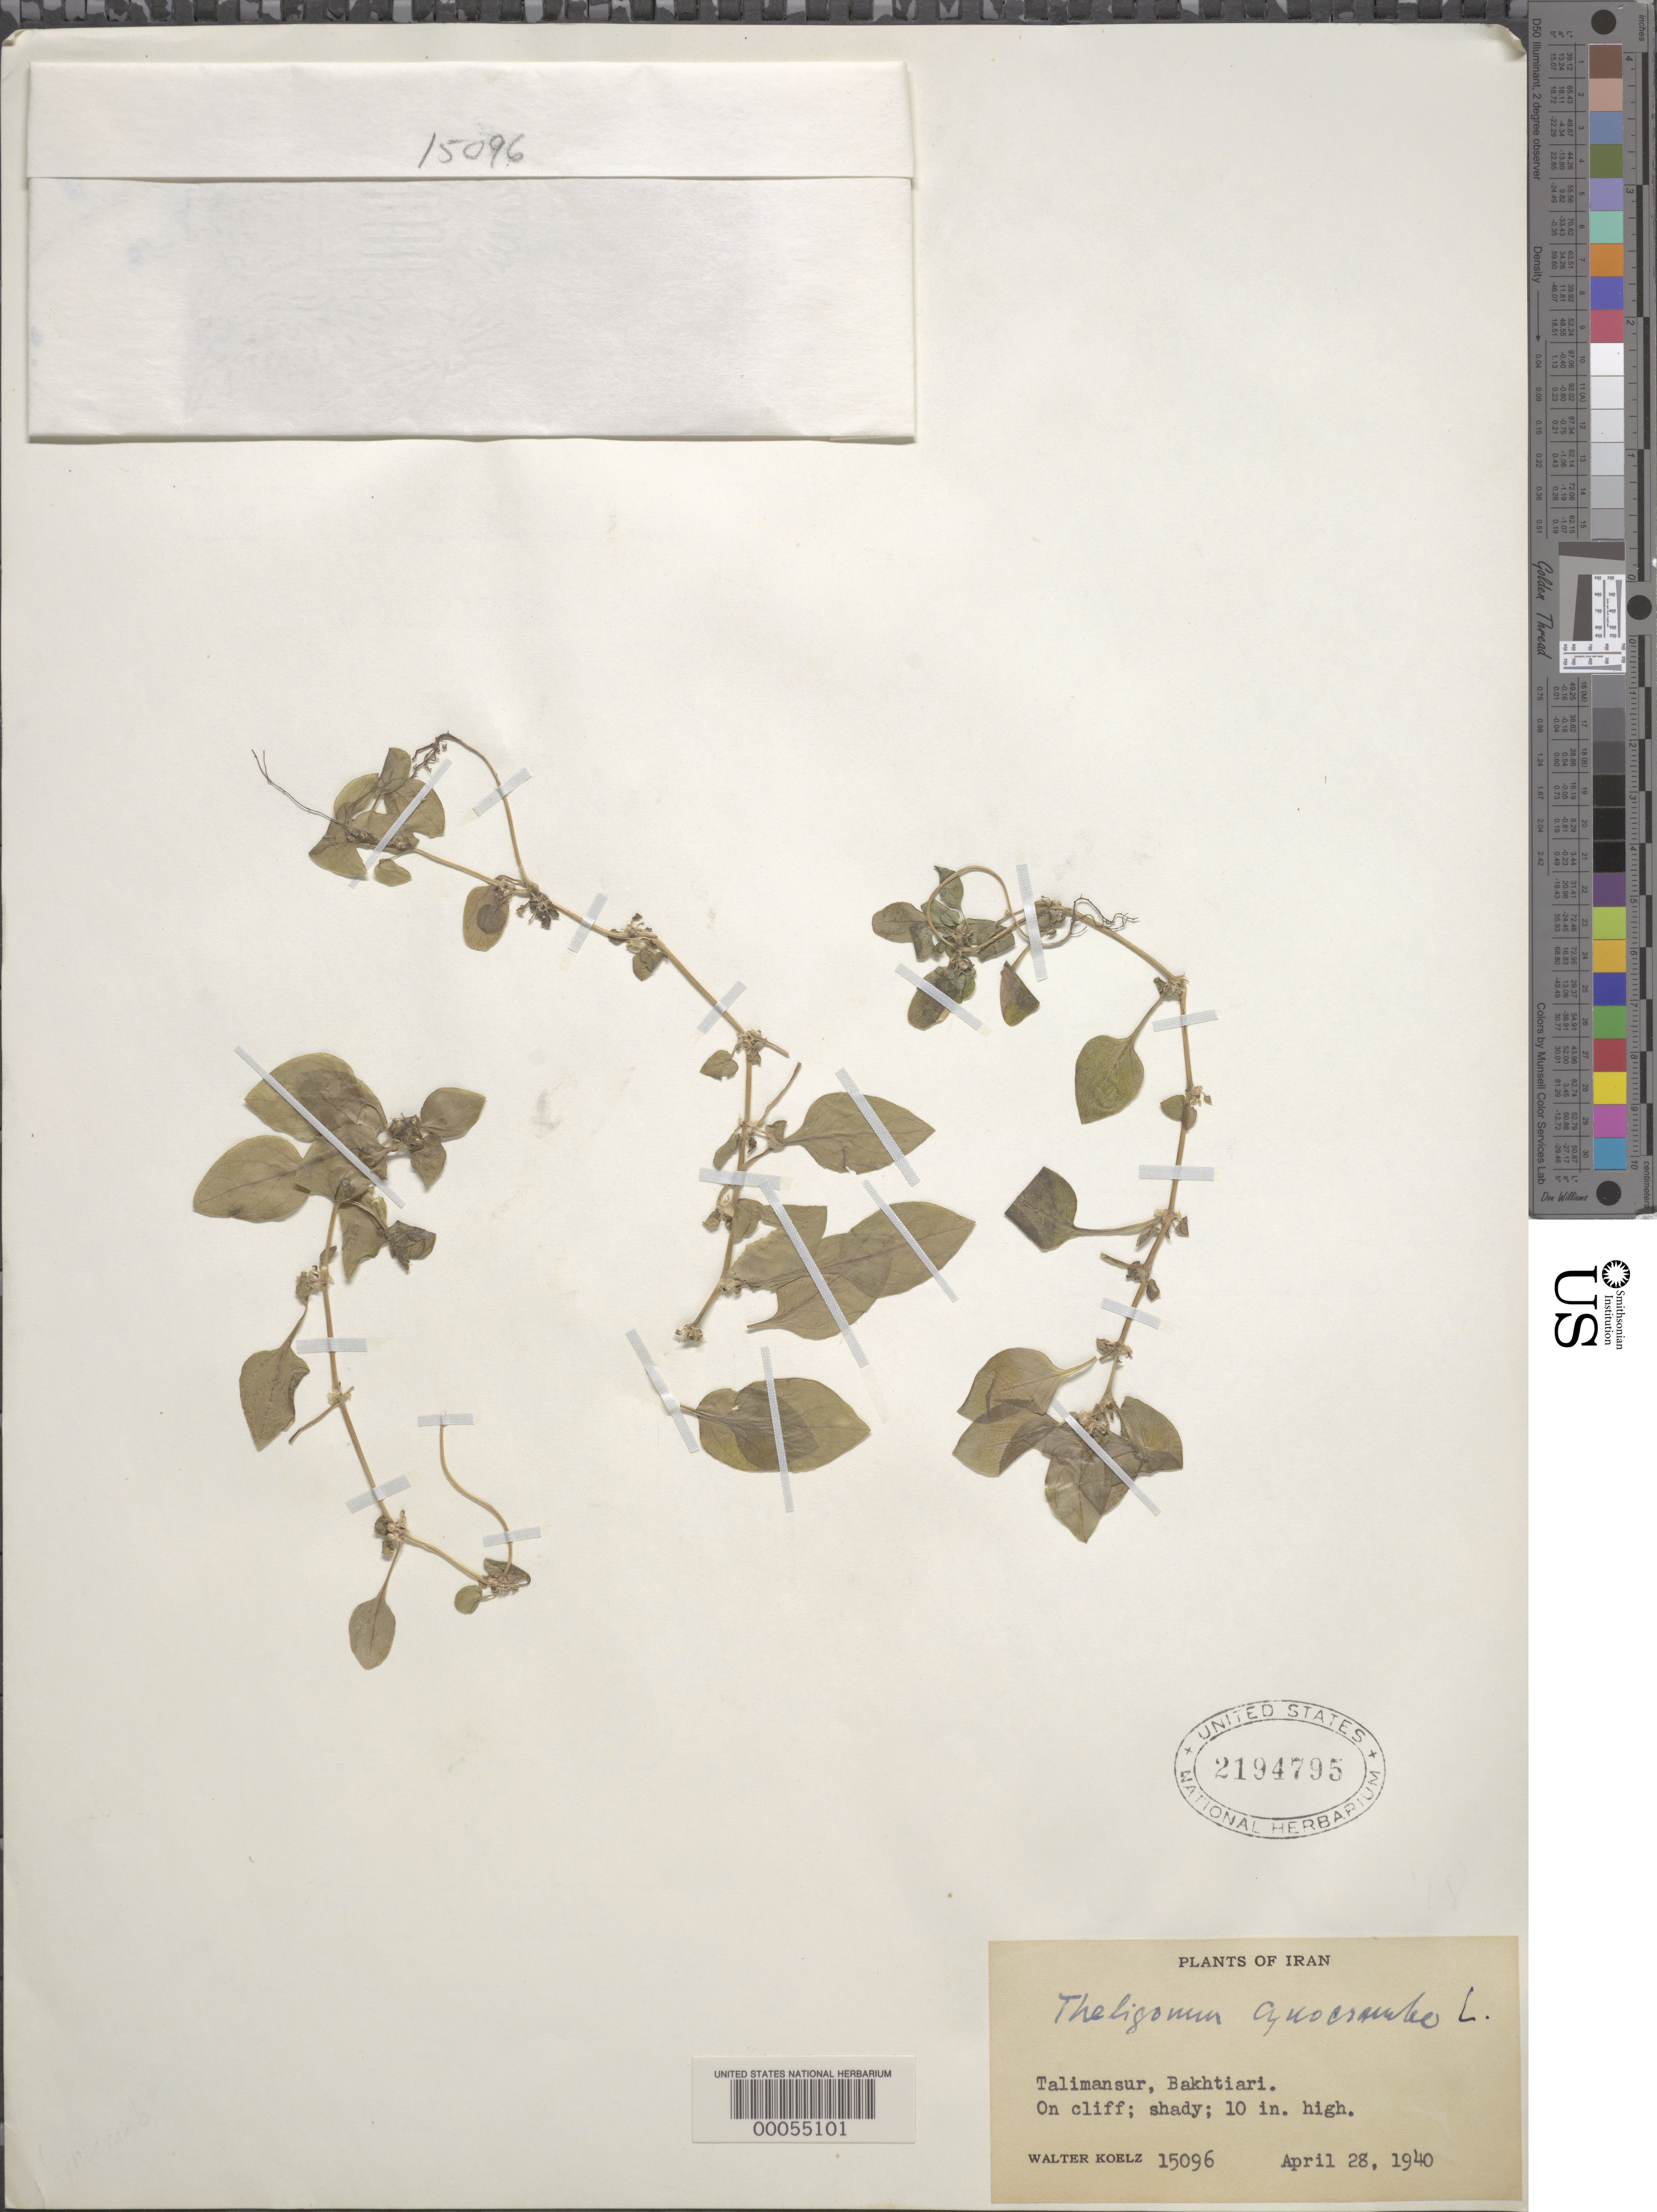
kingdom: Plantae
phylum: Tracheophyta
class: Magnoliopsida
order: Gentianales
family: Rubiaceae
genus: Theligonum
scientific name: Theligonum cynocrambe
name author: L.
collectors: W. N. Koelz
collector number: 15096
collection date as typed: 28 Apr 1940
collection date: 1940-04-28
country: Iran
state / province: Chahar Mahaal and Bakhtiari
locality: Talimansur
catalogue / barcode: US 2194795